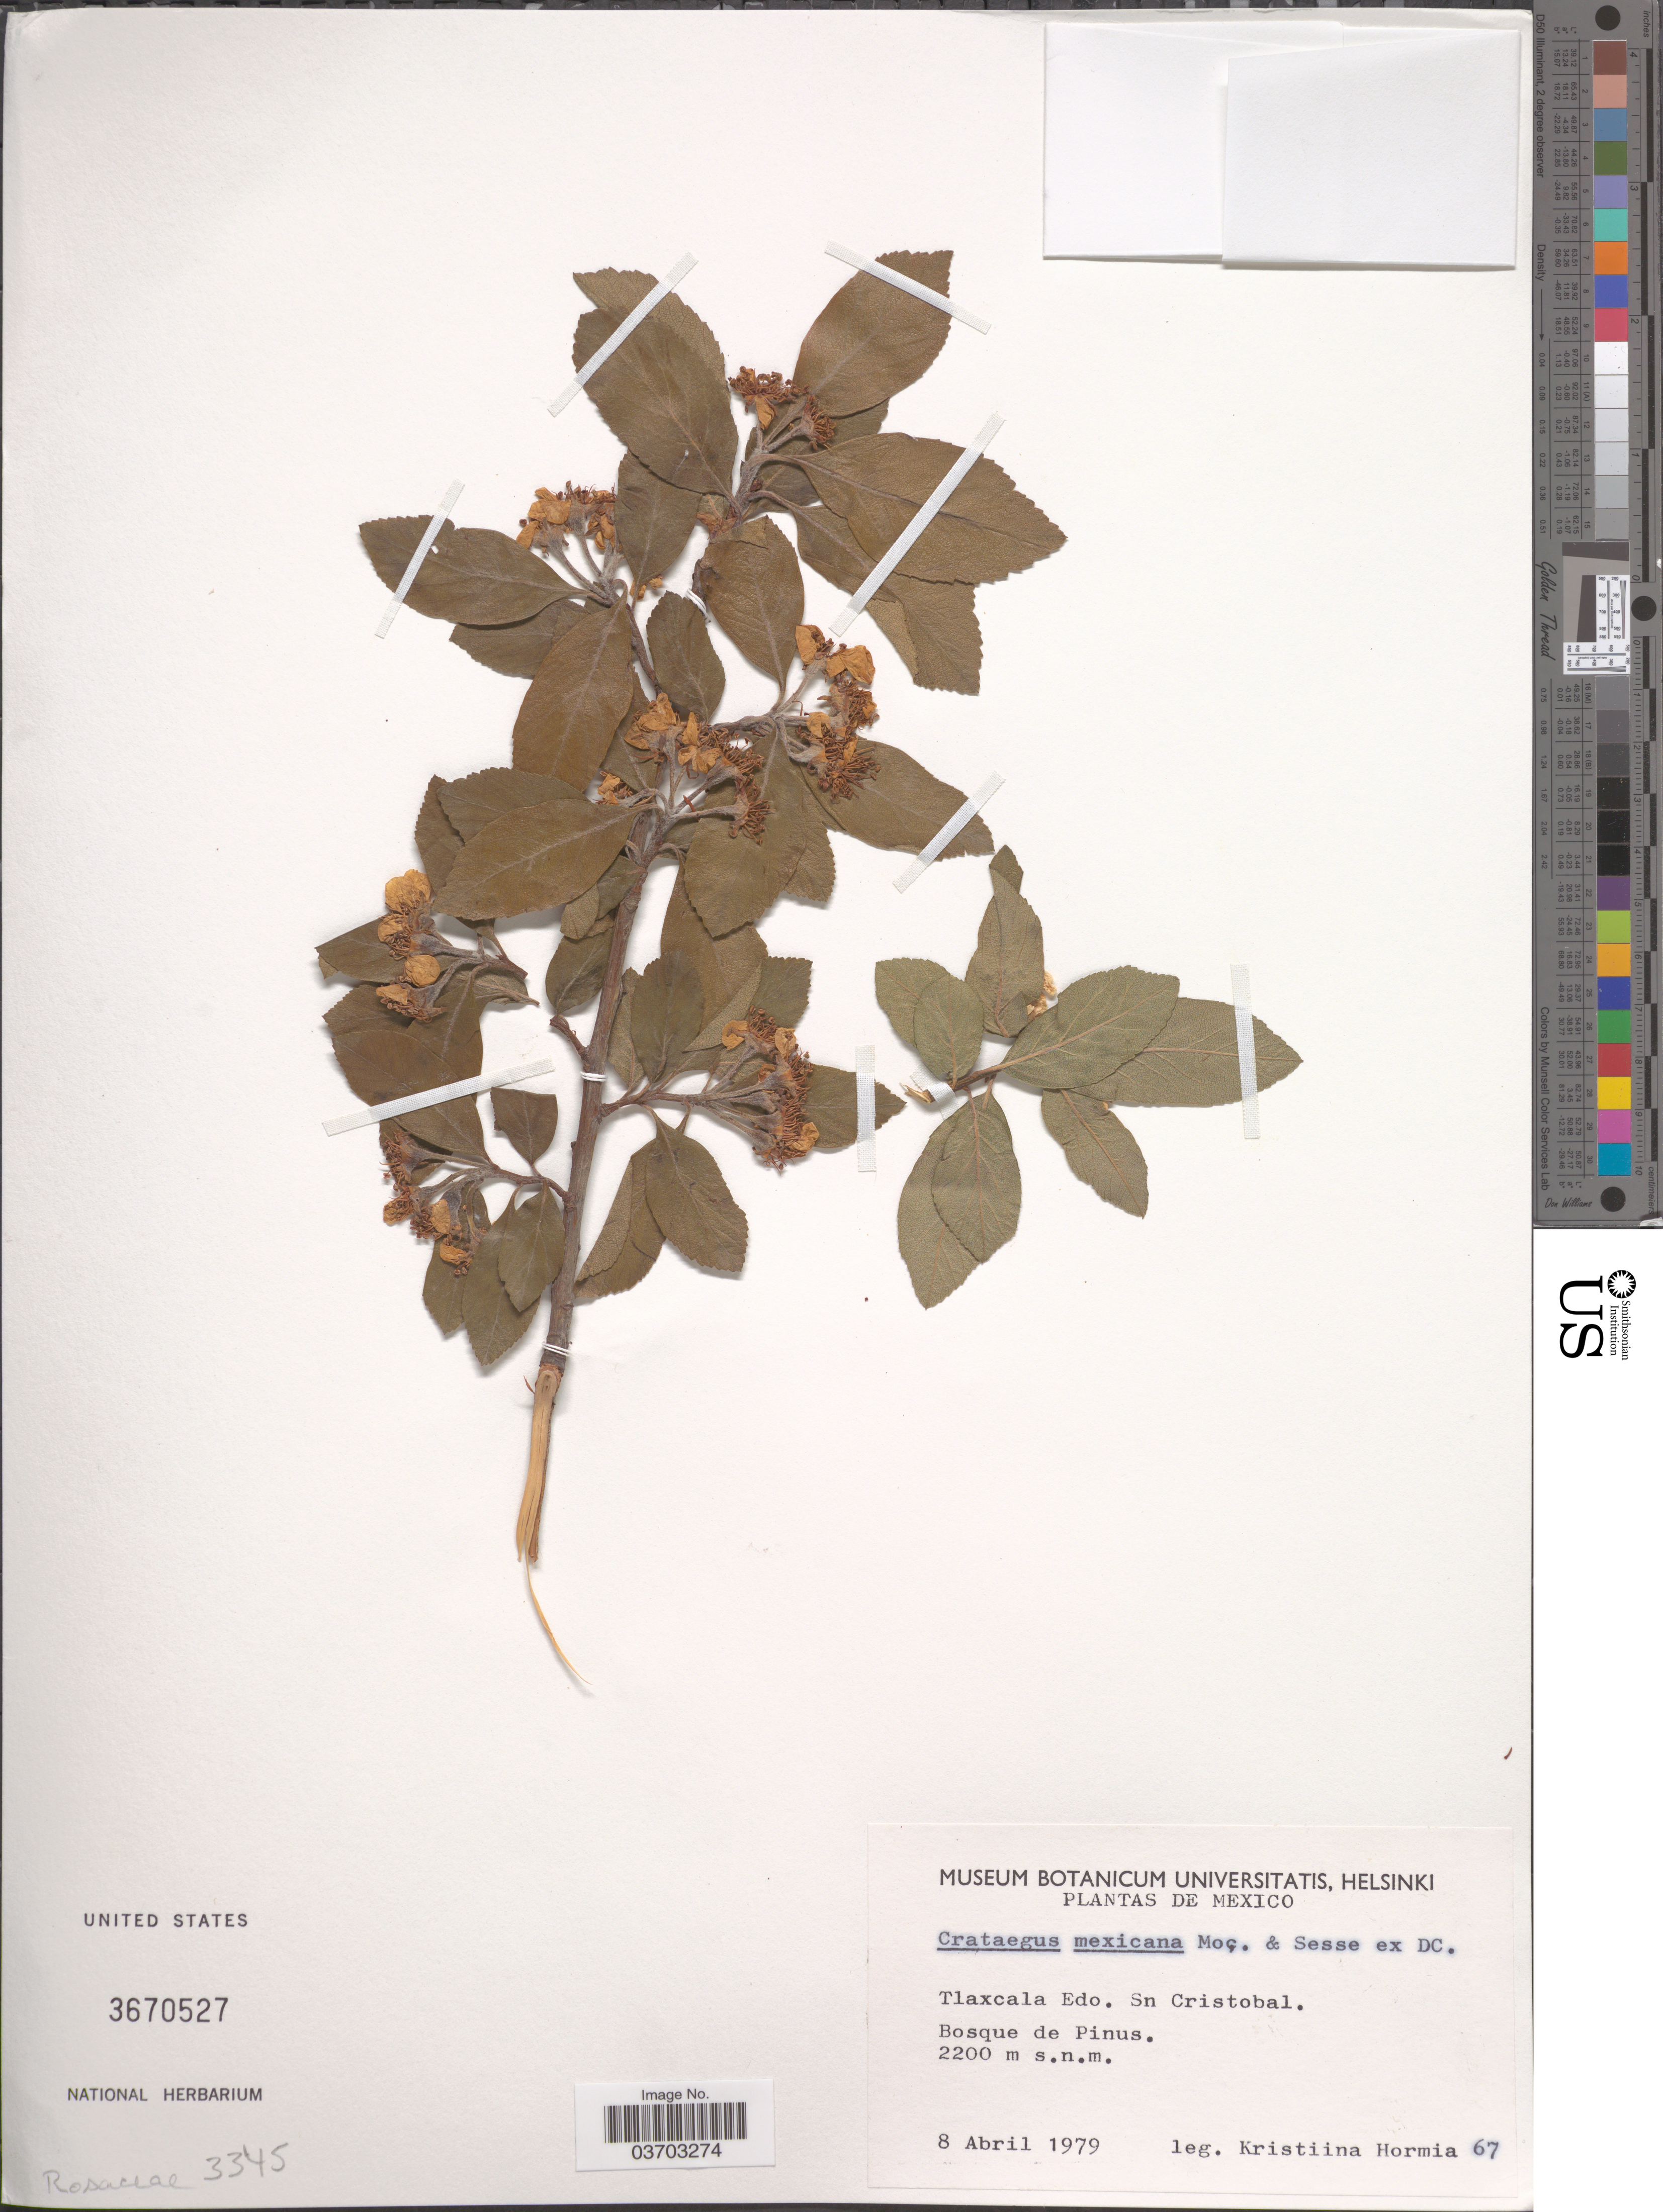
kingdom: Plantae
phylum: Tracheophyta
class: Magnoliopsida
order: Rosales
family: Rosaceae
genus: Crataegus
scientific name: Crataegus mexicana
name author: Moc. & Sessé ex DC.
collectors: K. Hormia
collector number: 67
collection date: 1979-04-08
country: Mexico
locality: Tlaxcala Edo. Sn Cristobal.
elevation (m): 2200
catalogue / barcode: US 3670527